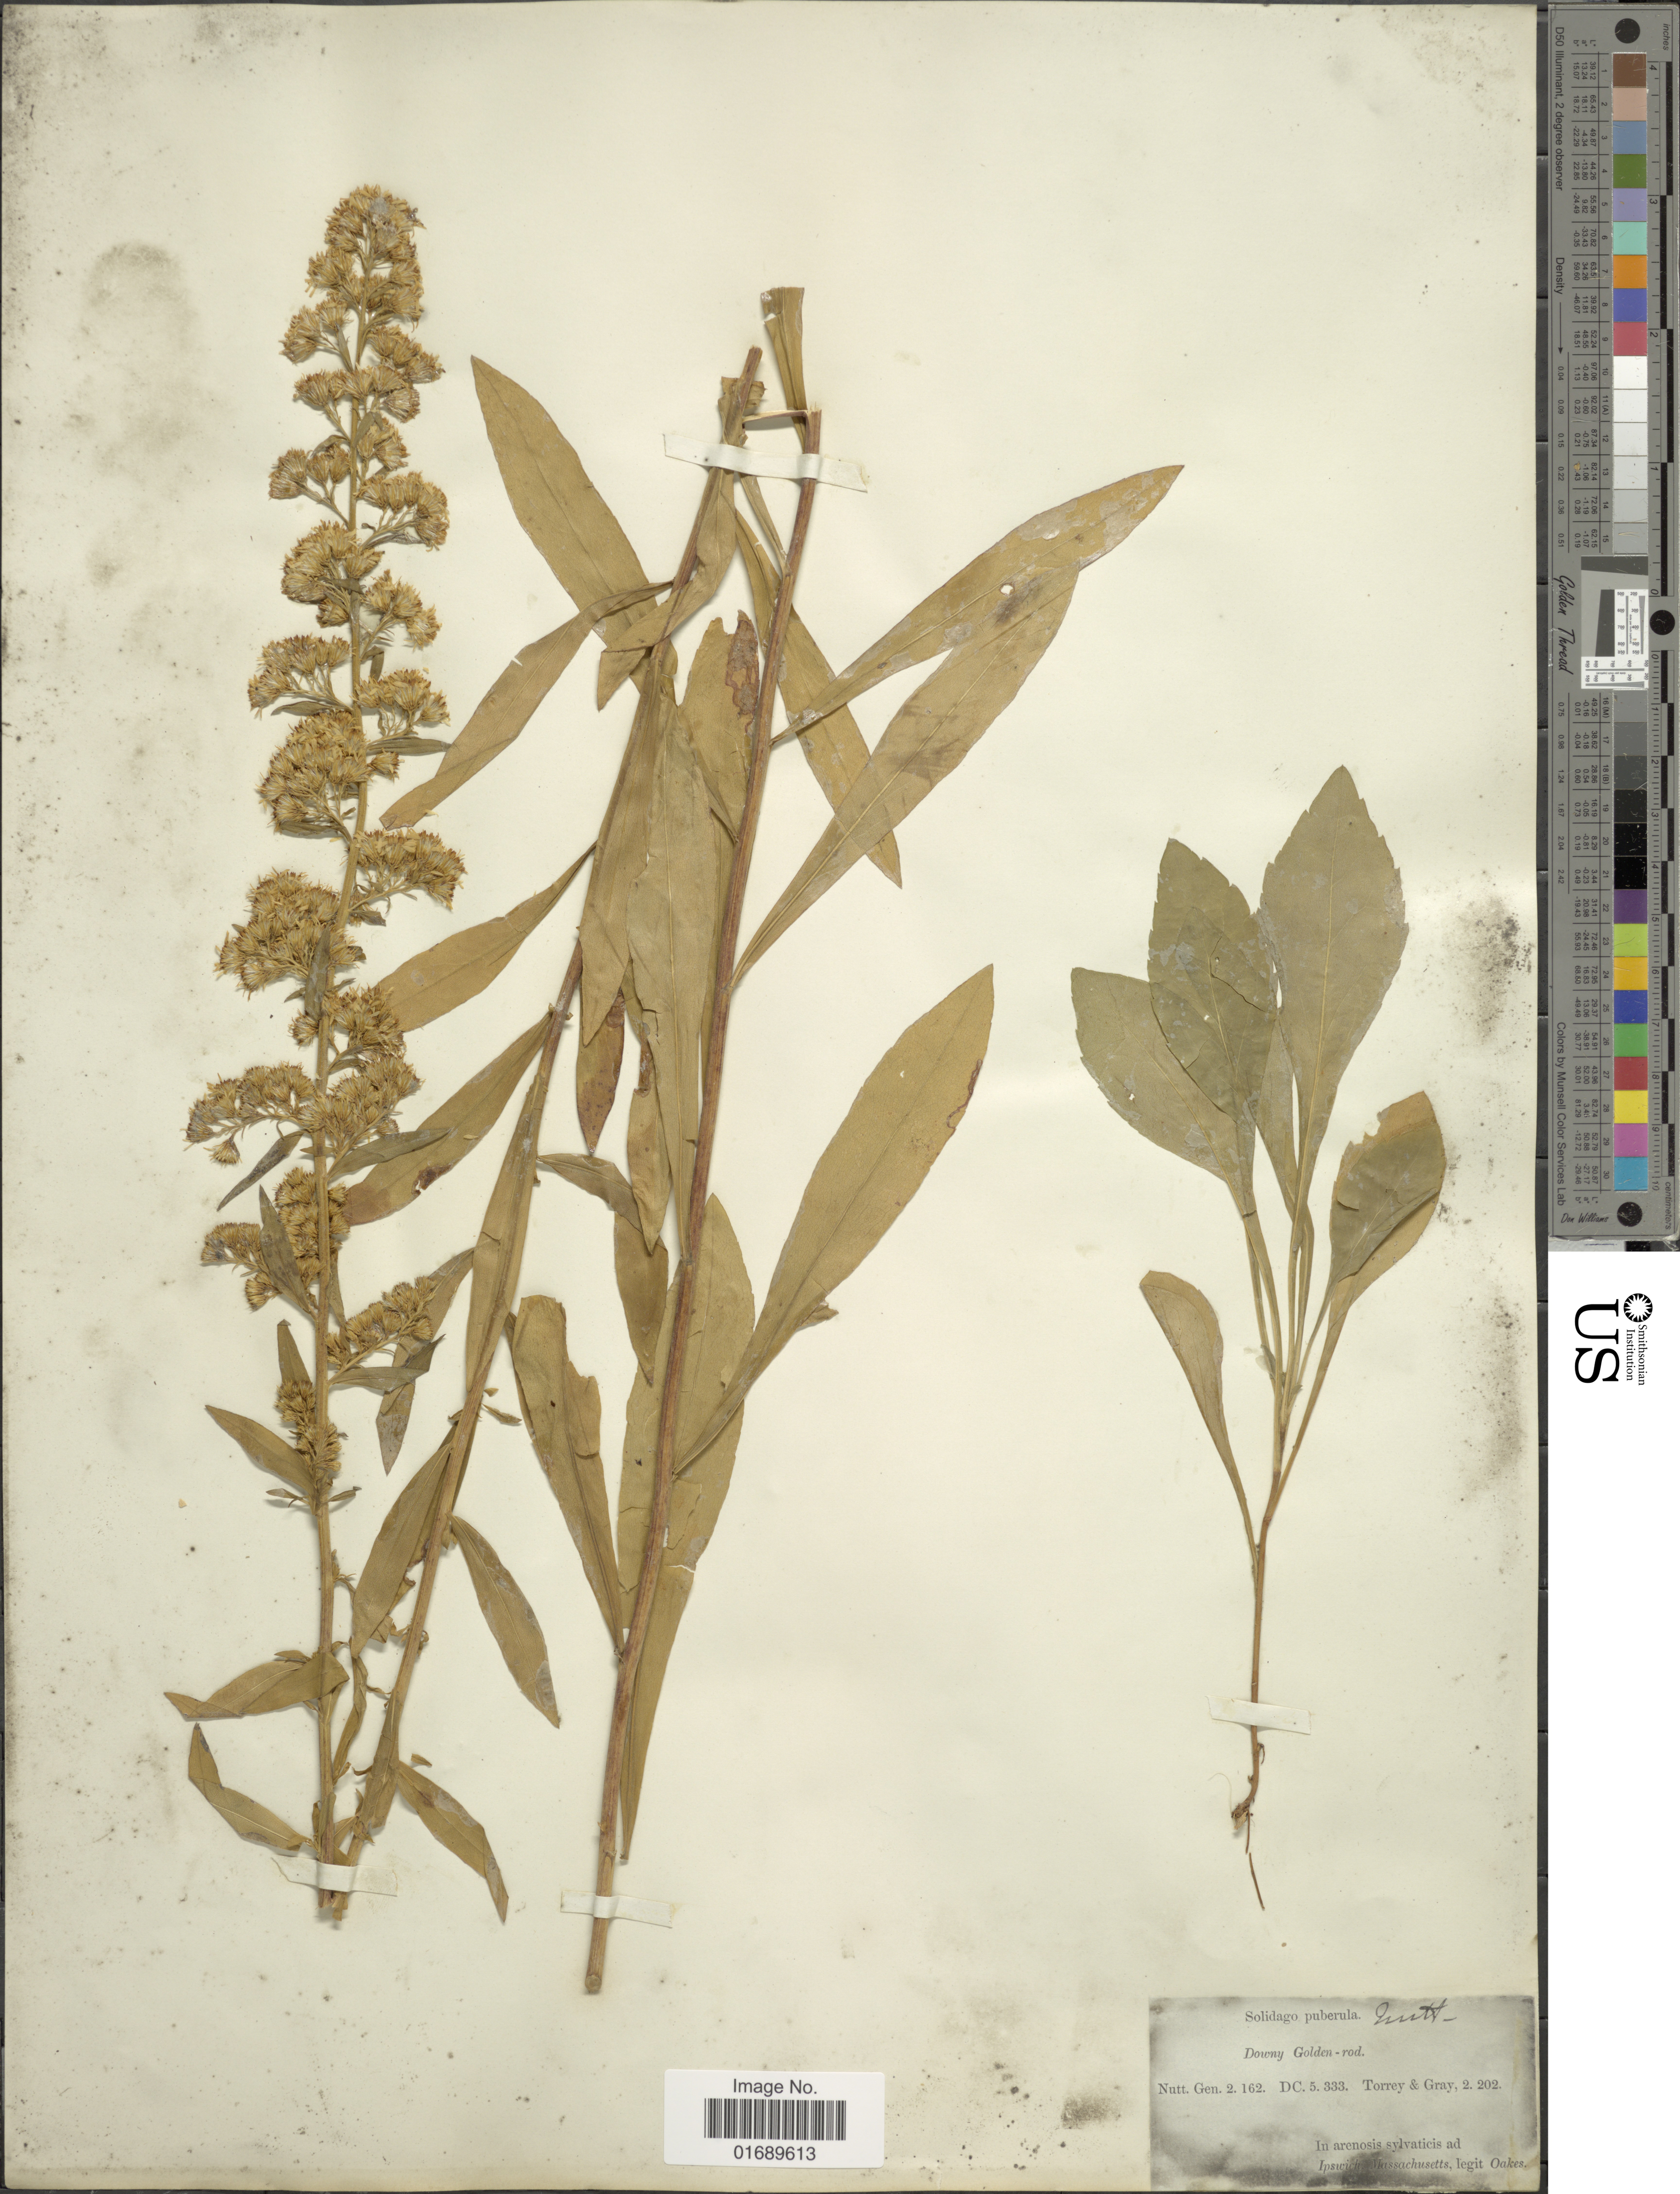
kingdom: Plantae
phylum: Tracheophyta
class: Magnoliopsida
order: Asterales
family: Asteraceae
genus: Solidago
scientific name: Solidago puberula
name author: Nutt.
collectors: -. Oakes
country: United States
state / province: Massachusetts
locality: In arenosis sylvaticis ad Ipswich